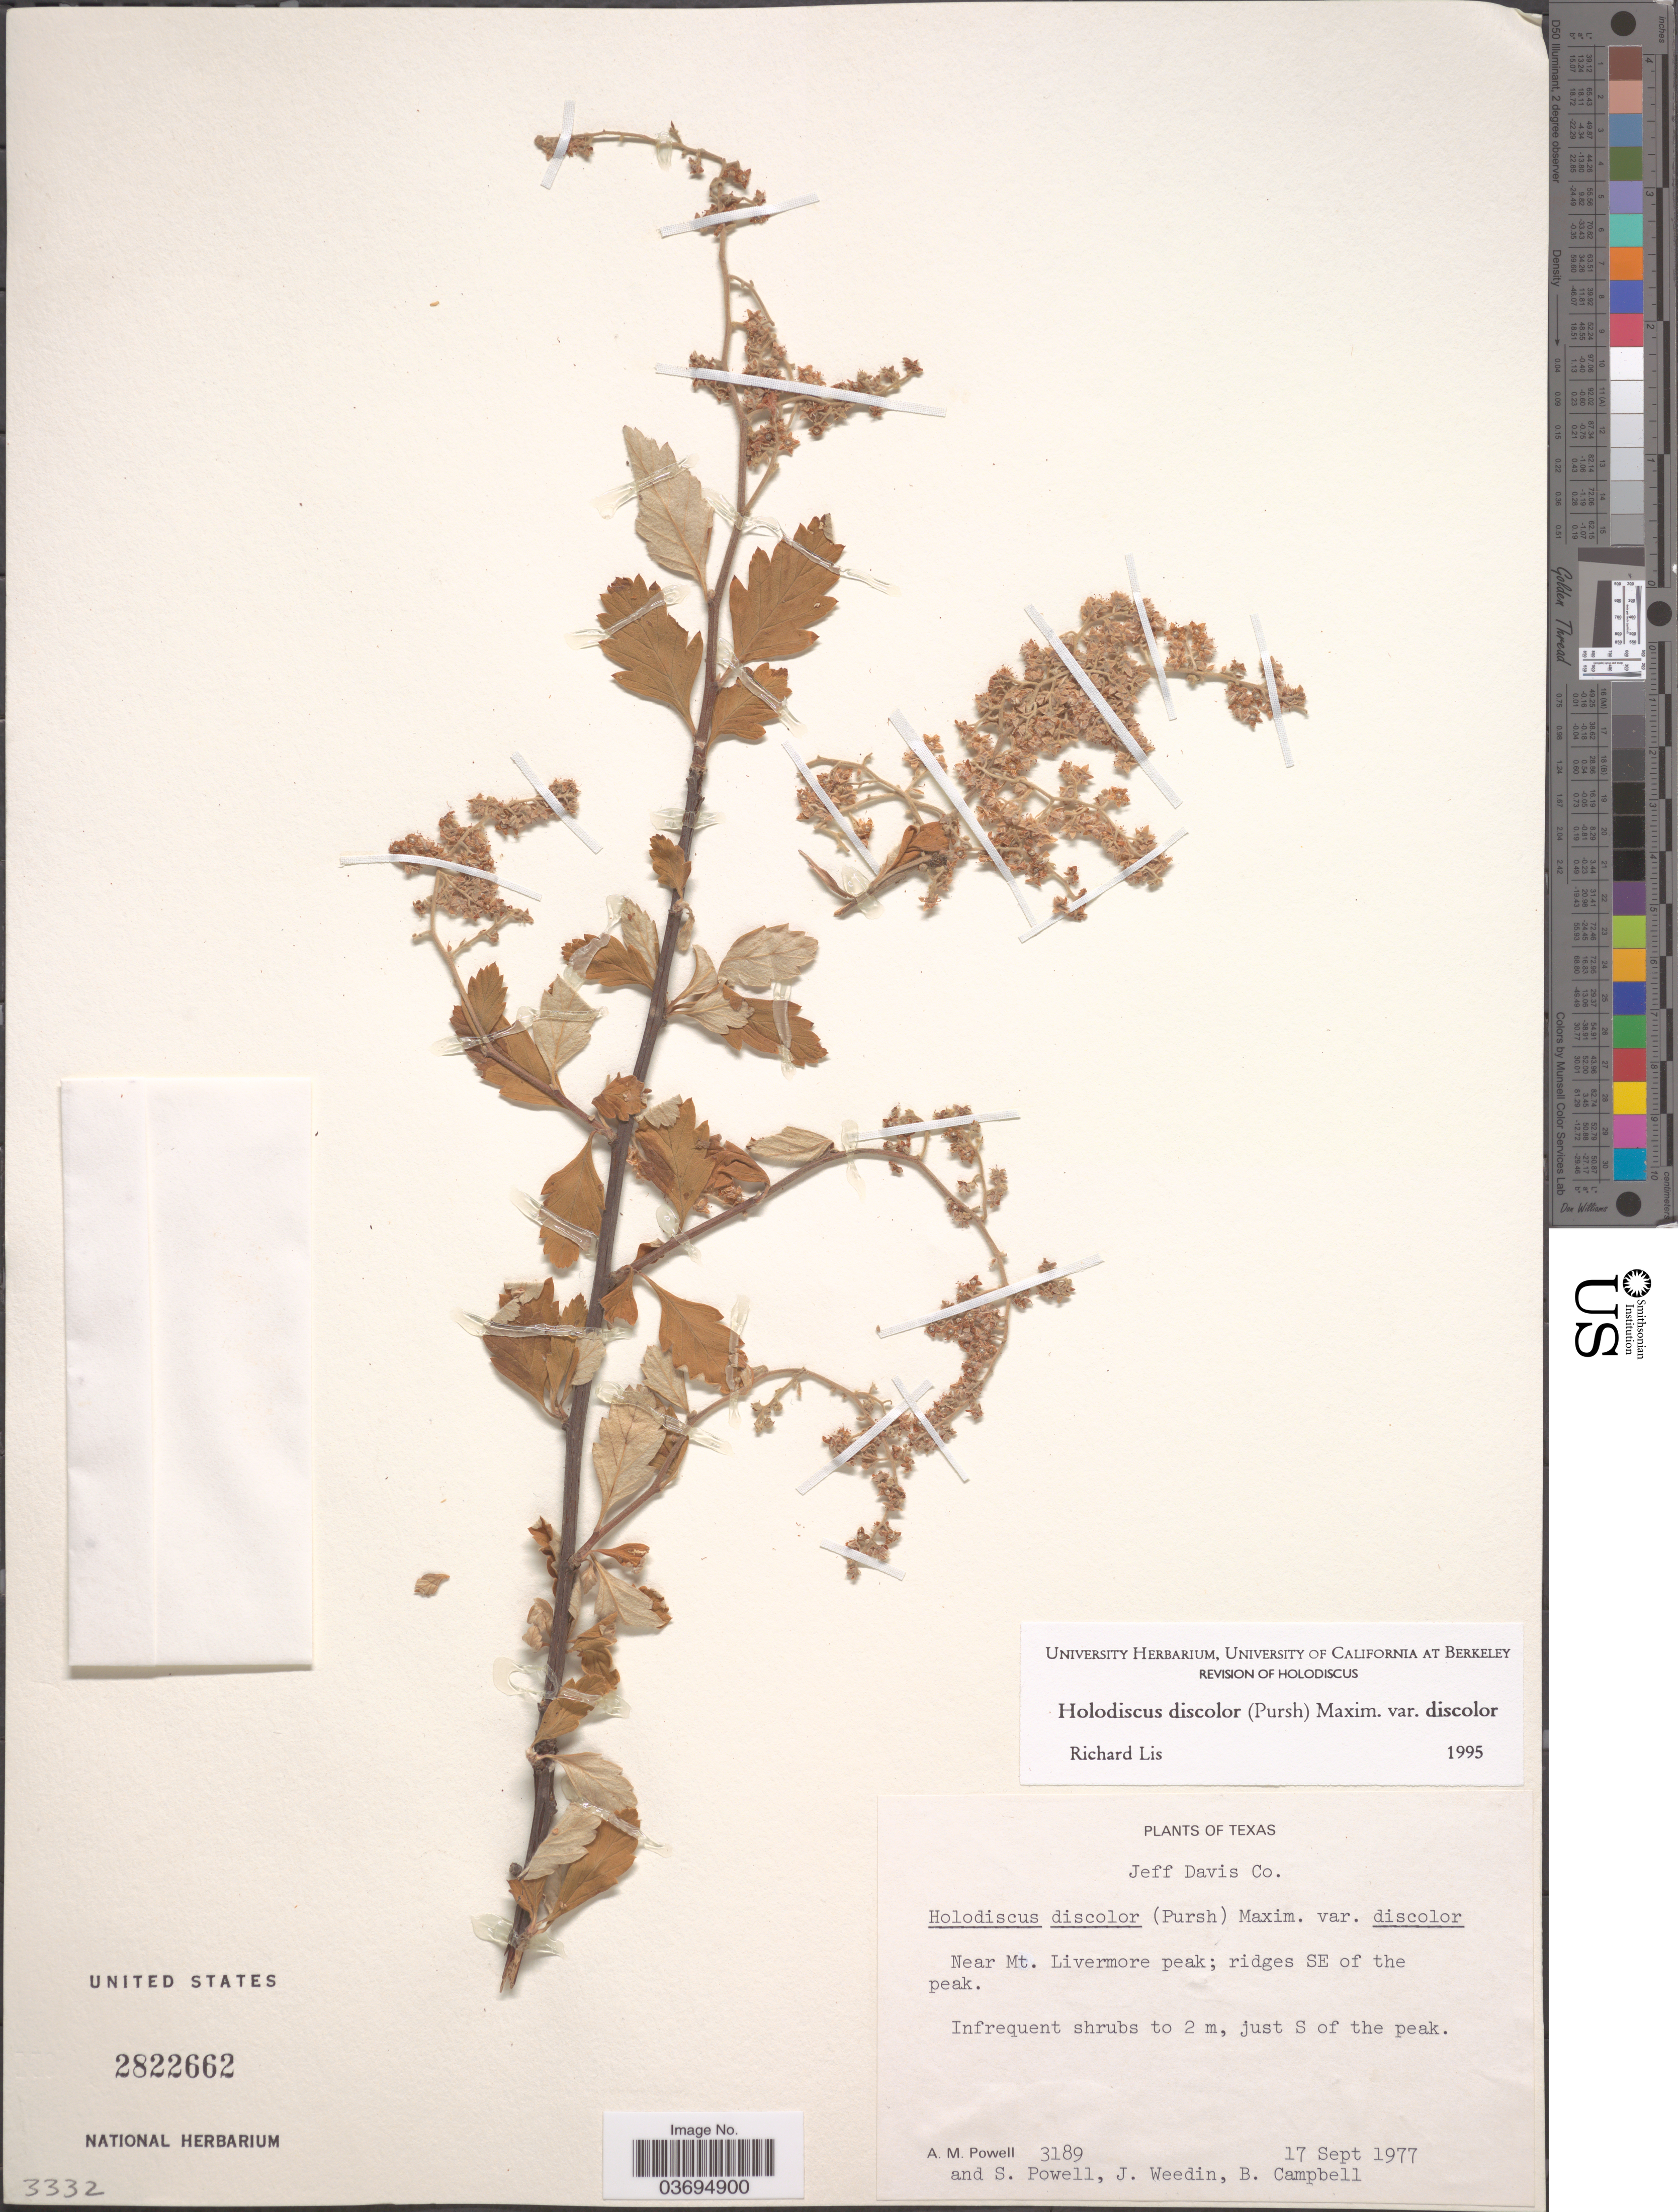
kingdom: Plantae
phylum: Tracheophyta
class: Magnoliopsida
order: Rosales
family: Rosaceae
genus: Holodiscus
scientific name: Holodiscus discolor var. discolor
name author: (Pursh) Maxim.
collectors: A. M. Powell, S. Powell, J. Weedin & B. Campbell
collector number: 3189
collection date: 1977-09-17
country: United States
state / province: New Mexico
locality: Jeff Davis Co. Near Mt. Livermore peak; ridges SE of the peak. just S of the peak.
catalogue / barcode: US 2822662